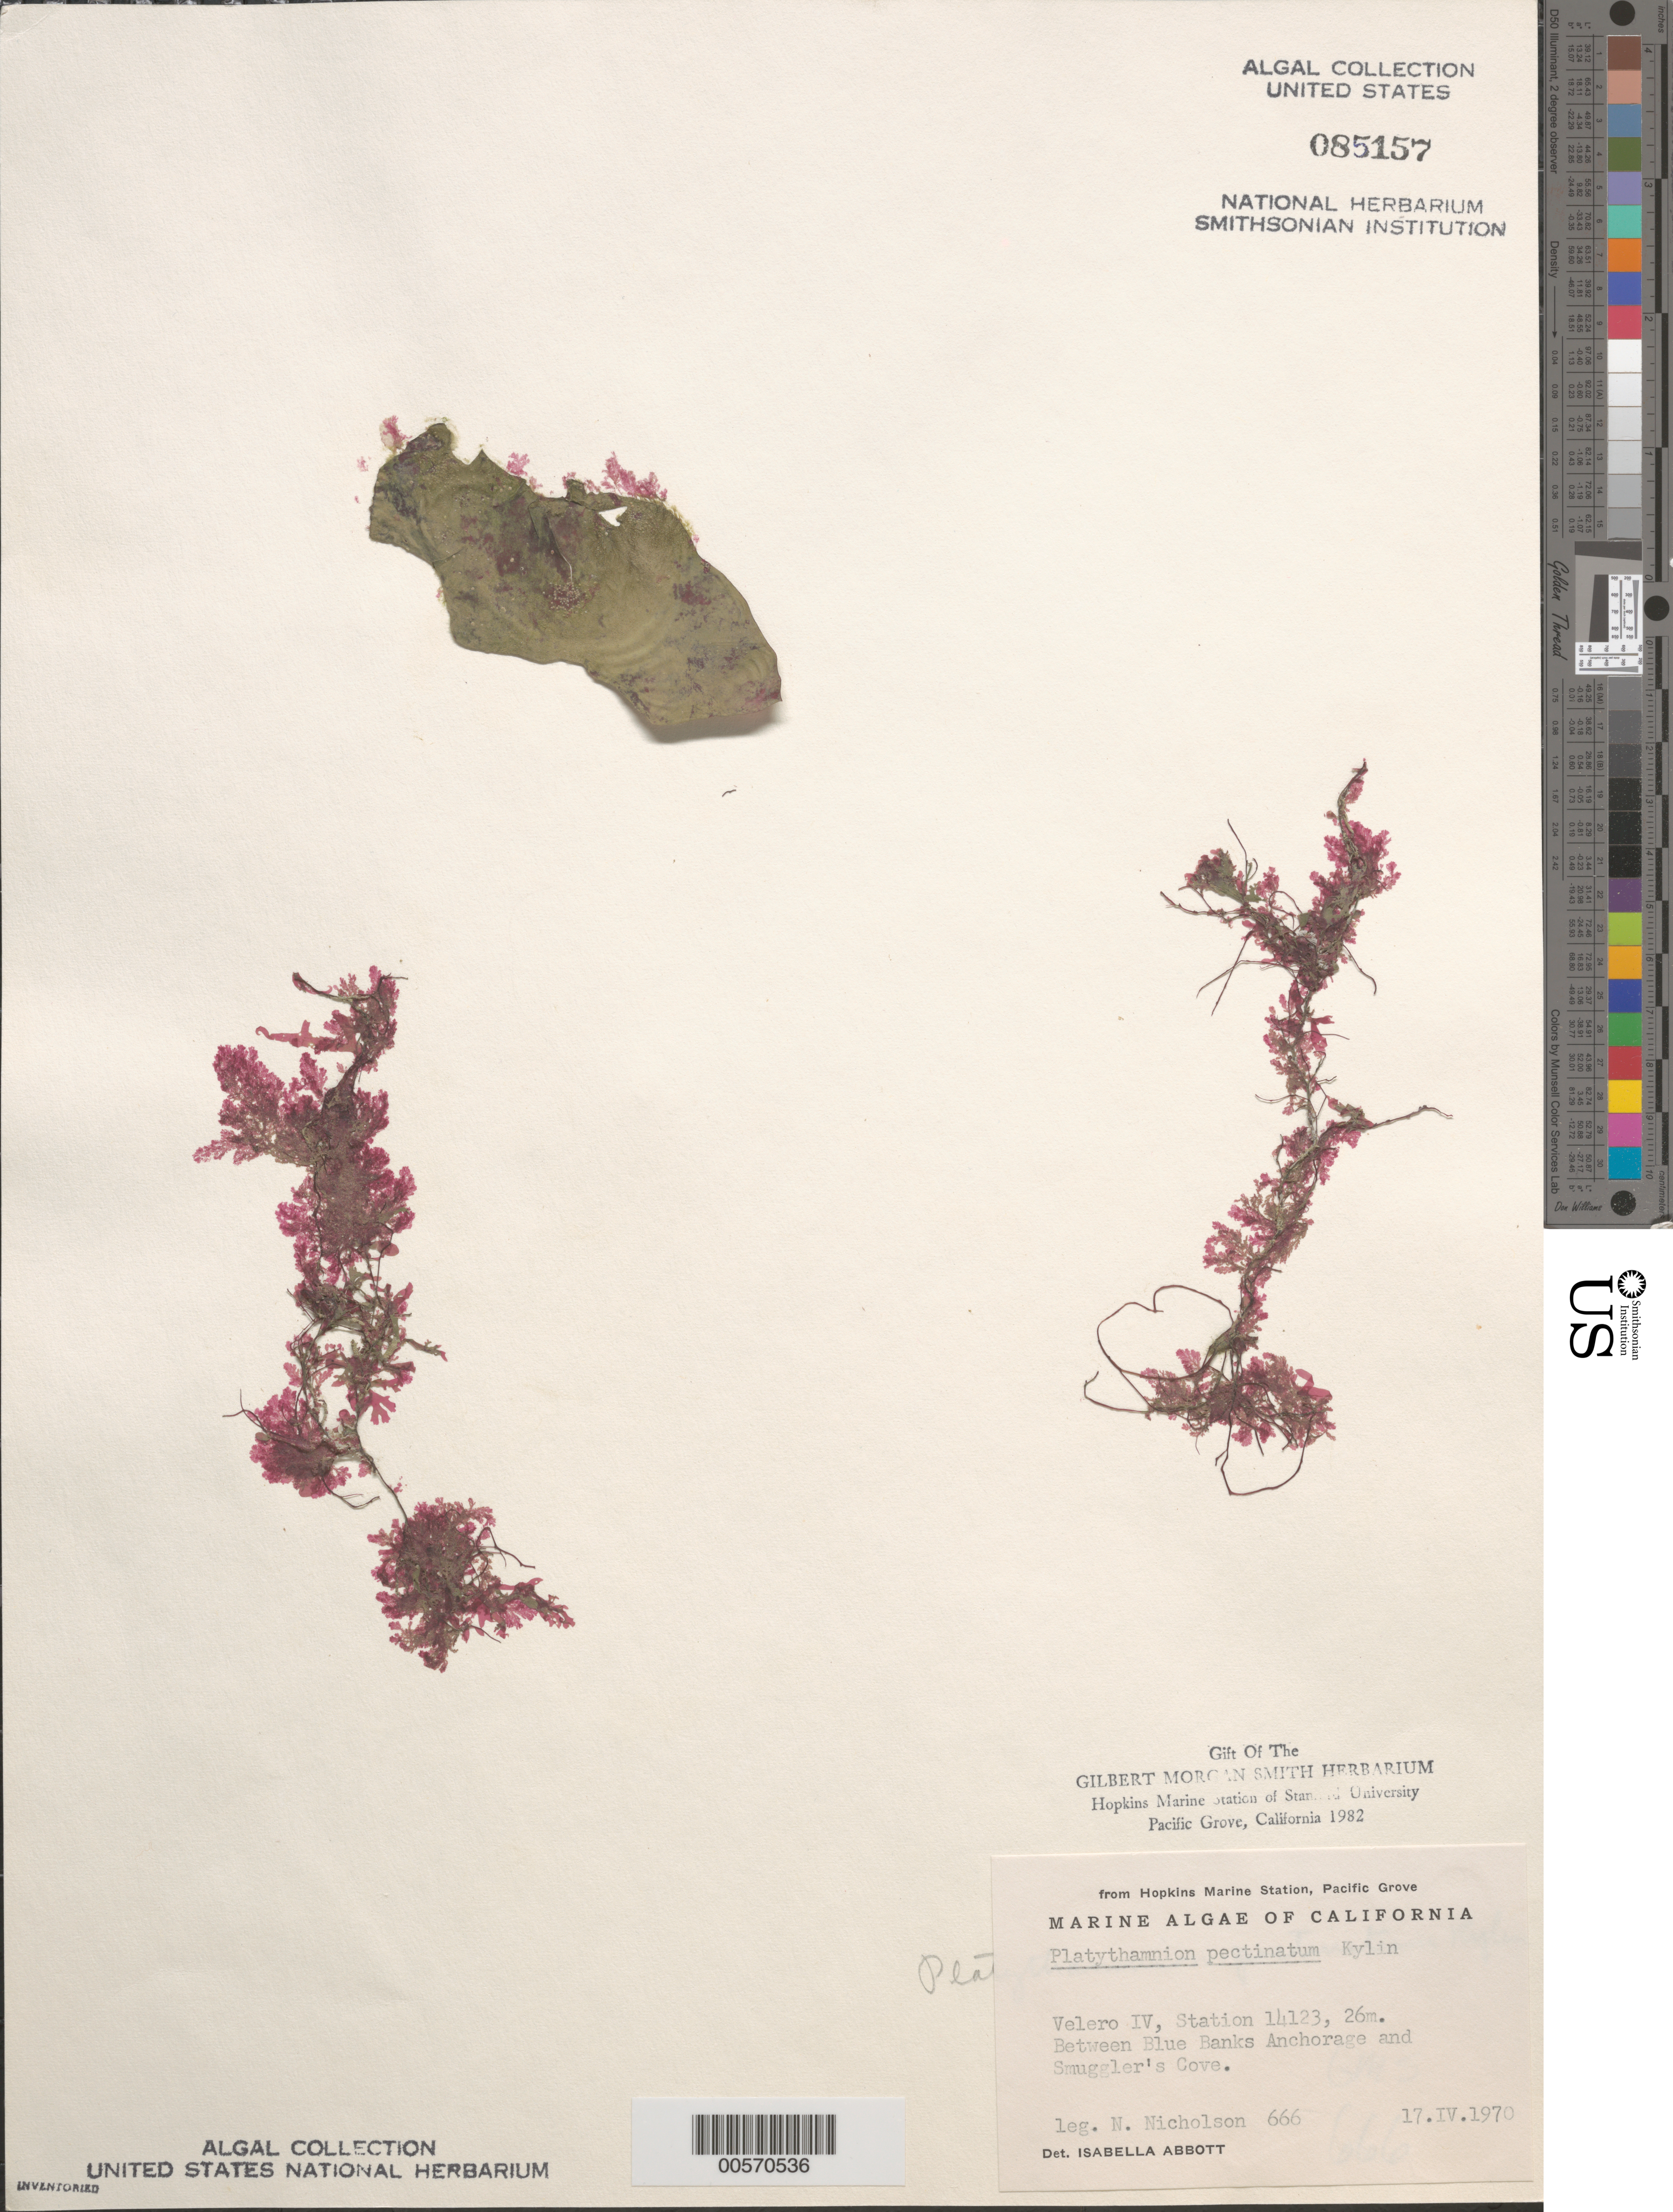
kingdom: Plantae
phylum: Rhodophyta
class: Florideophyceae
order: Ceramiales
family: Ceramiaceae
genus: Pterothamnion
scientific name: Pterothamnion pectinatum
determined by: Algae name updating Project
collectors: N. Nicholson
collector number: Nln 666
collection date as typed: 17 Apr 1970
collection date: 1970-04-17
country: United States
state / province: California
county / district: Santa Barbara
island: Santa Cruz Island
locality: Between Blue Banks Anchorage and Smuggler's Cove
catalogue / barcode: US 85157